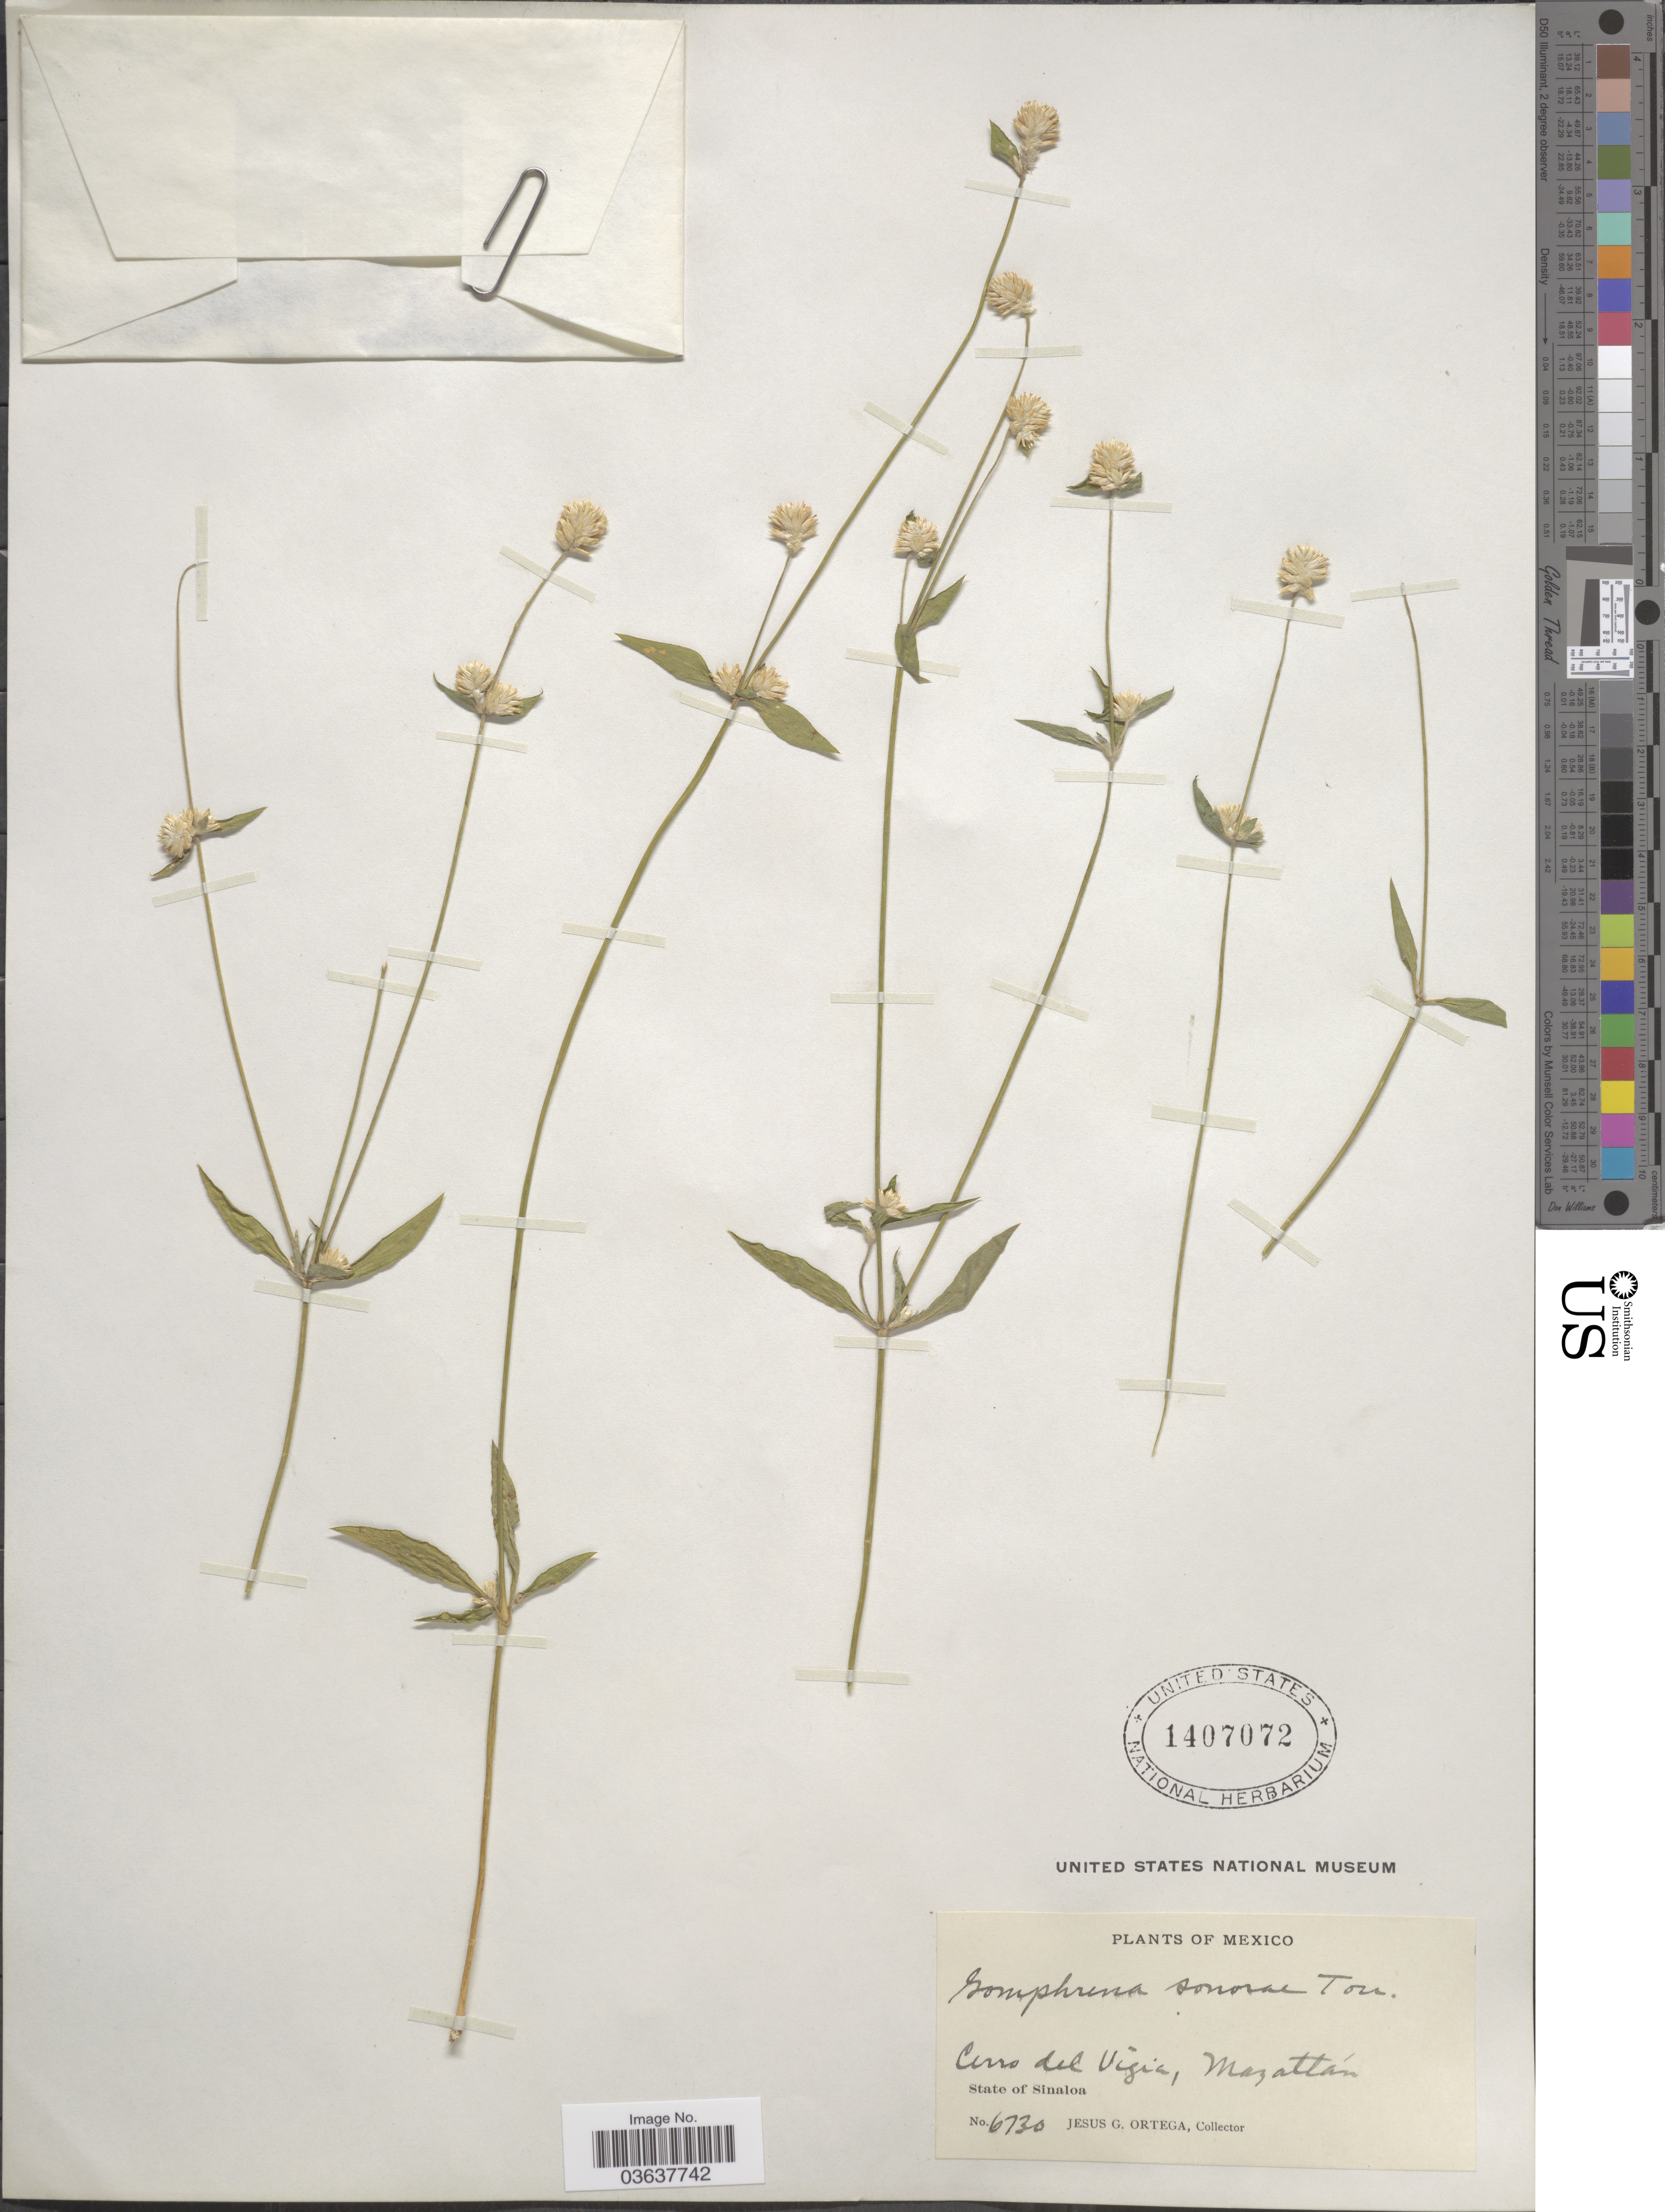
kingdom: Plantae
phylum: Tracheophyta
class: Magnoliopsida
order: Caryophyllales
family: Amaranthaceae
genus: Gomphrena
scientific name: Gomphrena sonorae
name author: Torr. in Emory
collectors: J. Ortega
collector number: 6730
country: Mexico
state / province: Sinaloa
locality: Cerro del Vigia, Mazatlán.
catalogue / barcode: US 1407072